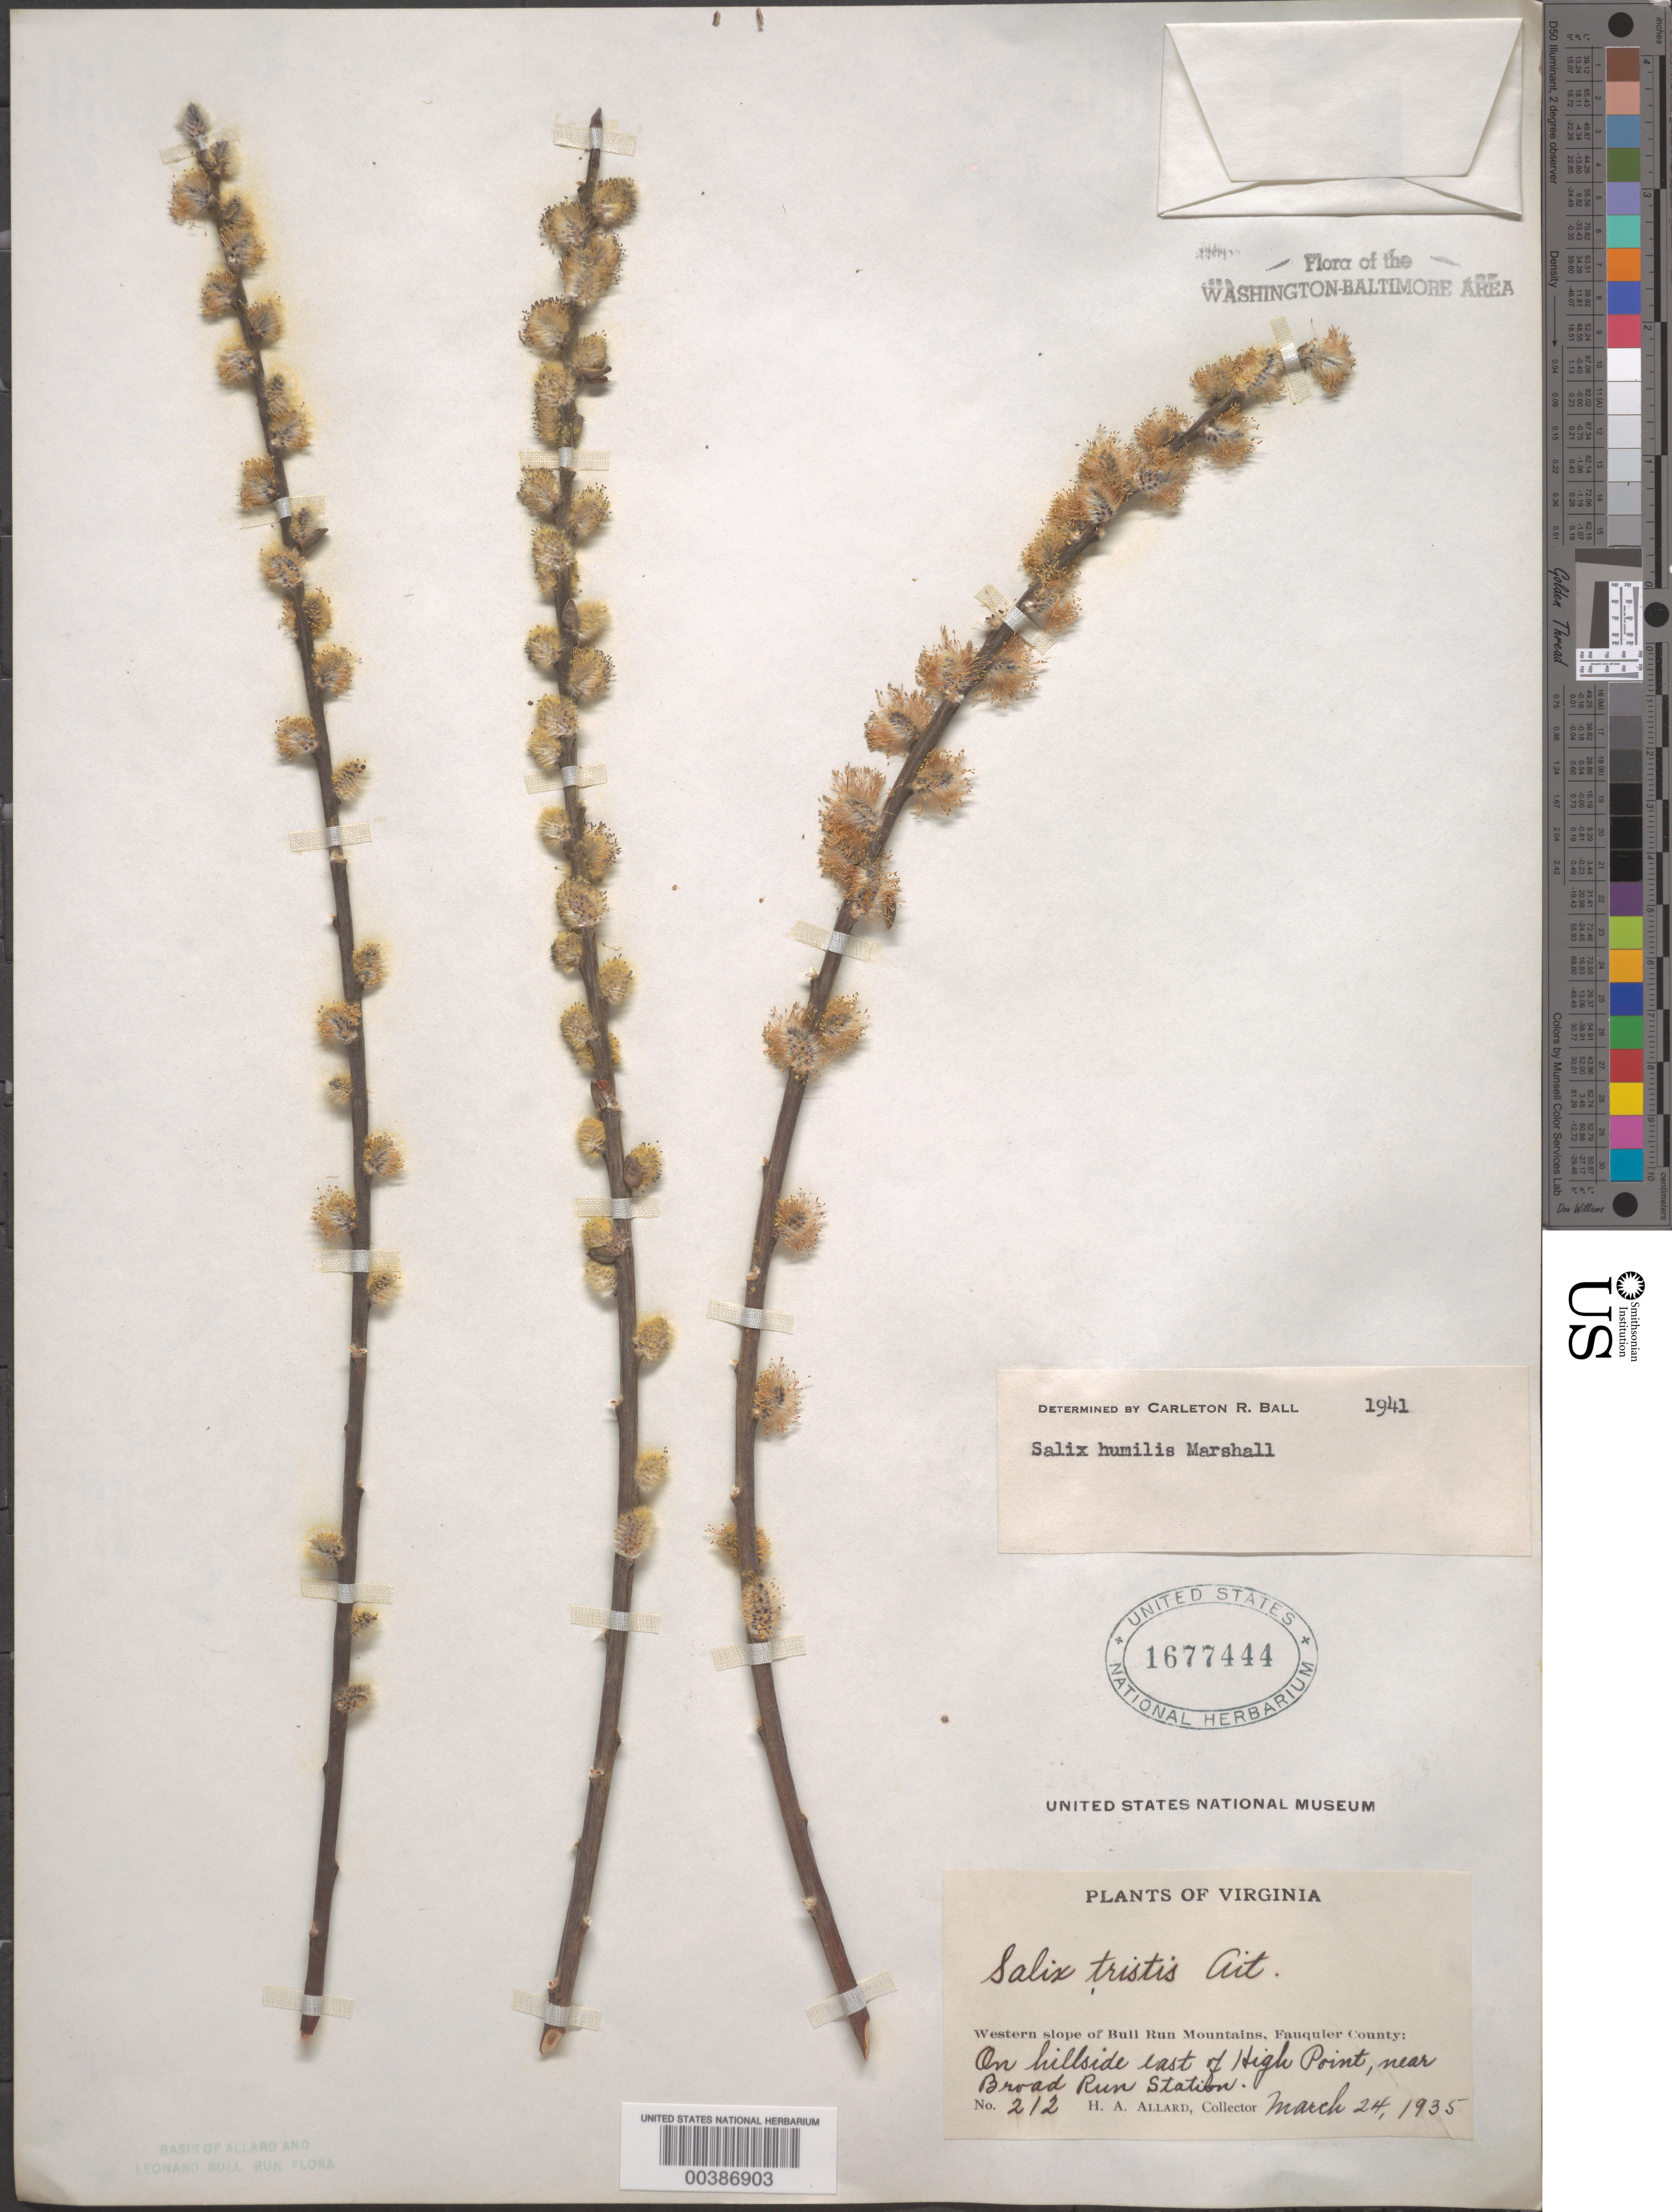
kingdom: Plantae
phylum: Tracheophyta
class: Magnoliopsida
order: Malpighiales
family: Salicaceae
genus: Salix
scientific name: Salix humilis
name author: Marshall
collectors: H. A. Allard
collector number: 212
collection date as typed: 24 Mar 1935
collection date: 1935-03-24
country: United States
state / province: Virginia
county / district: Fauquier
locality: East of High Point, Broad Run Station vicinity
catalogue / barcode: US 1677444